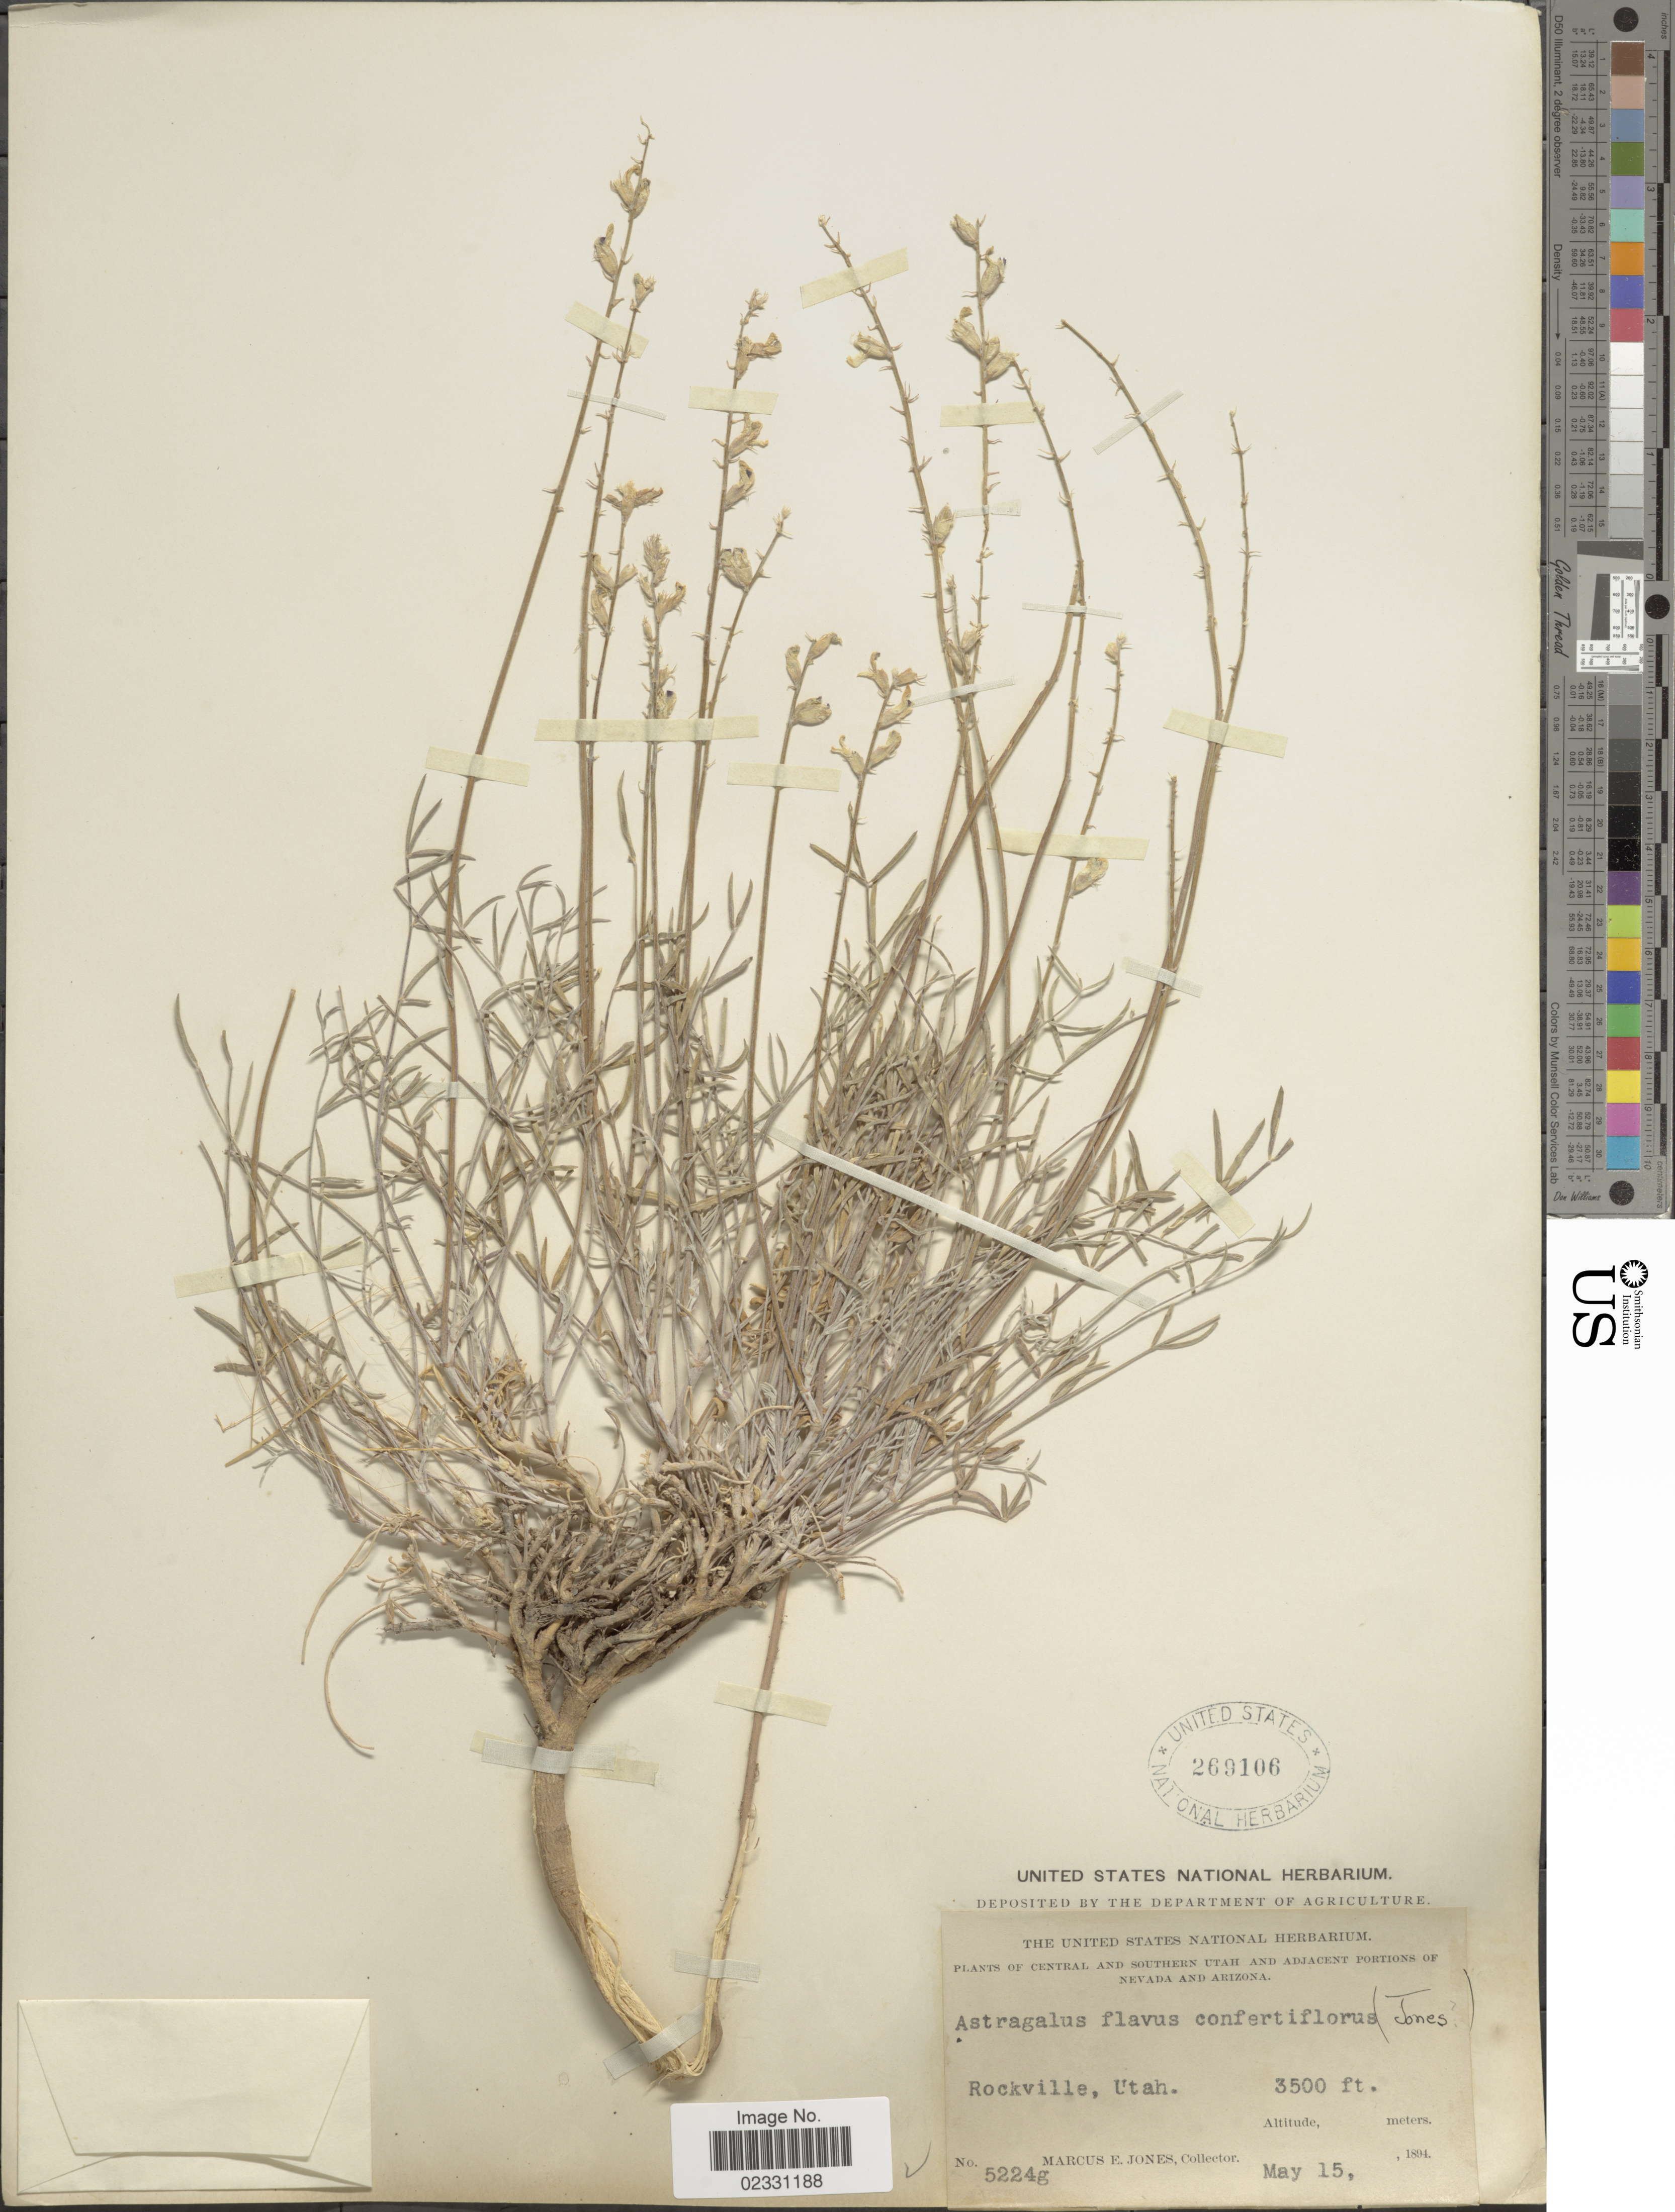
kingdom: Plantae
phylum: Tracheophyta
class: Magnoliopsida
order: Fabales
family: Fabaceae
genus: Astragalus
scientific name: Astragalus flavus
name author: Torr. & A. Gray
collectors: M. E. Jones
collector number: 5224g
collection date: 1894-05-15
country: United States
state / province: Utah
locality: Central and southern Utah, Rockville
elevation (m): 1067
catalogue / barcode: US 269106